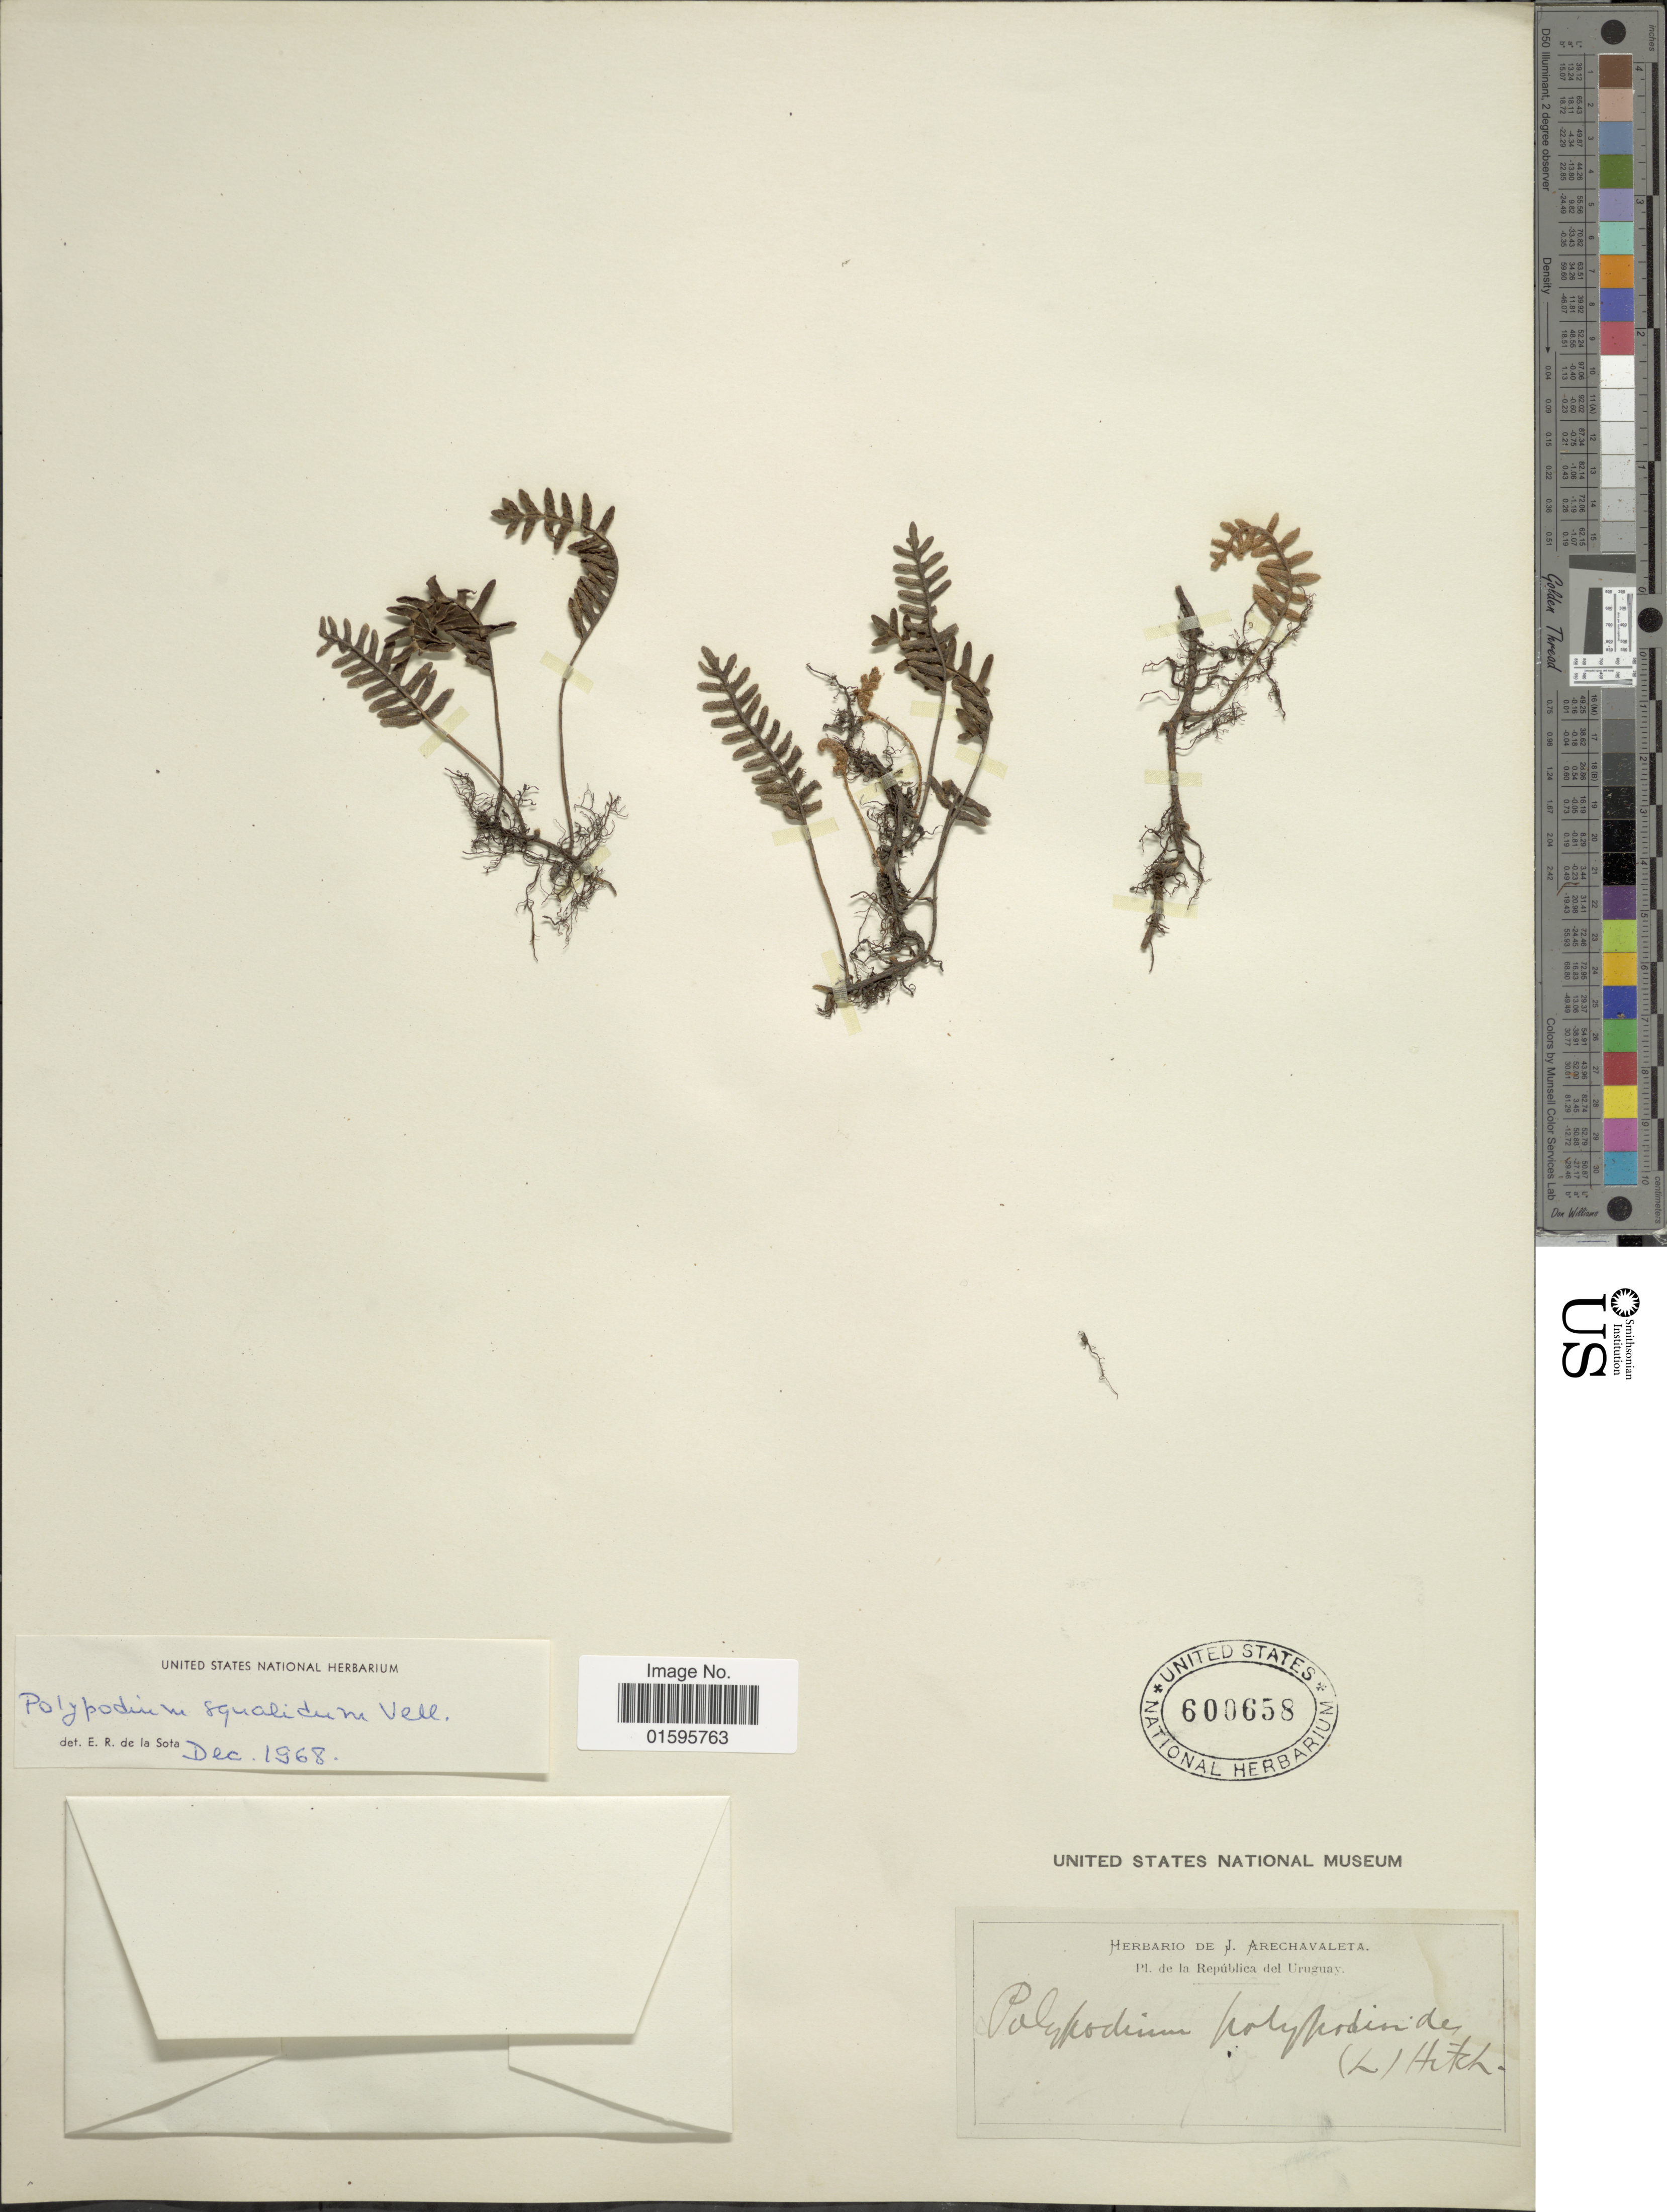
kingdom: Plantae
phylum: Tracheophyta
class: Polypodiopsida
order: Polypodiales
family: Polypodiaceae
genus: Polypodium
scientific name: Polypodium polypodioides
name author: (L.) Watt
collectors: ex herb. Arechavaleta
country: Uruguay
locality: Republica del Uruguay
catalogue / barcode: US 600658